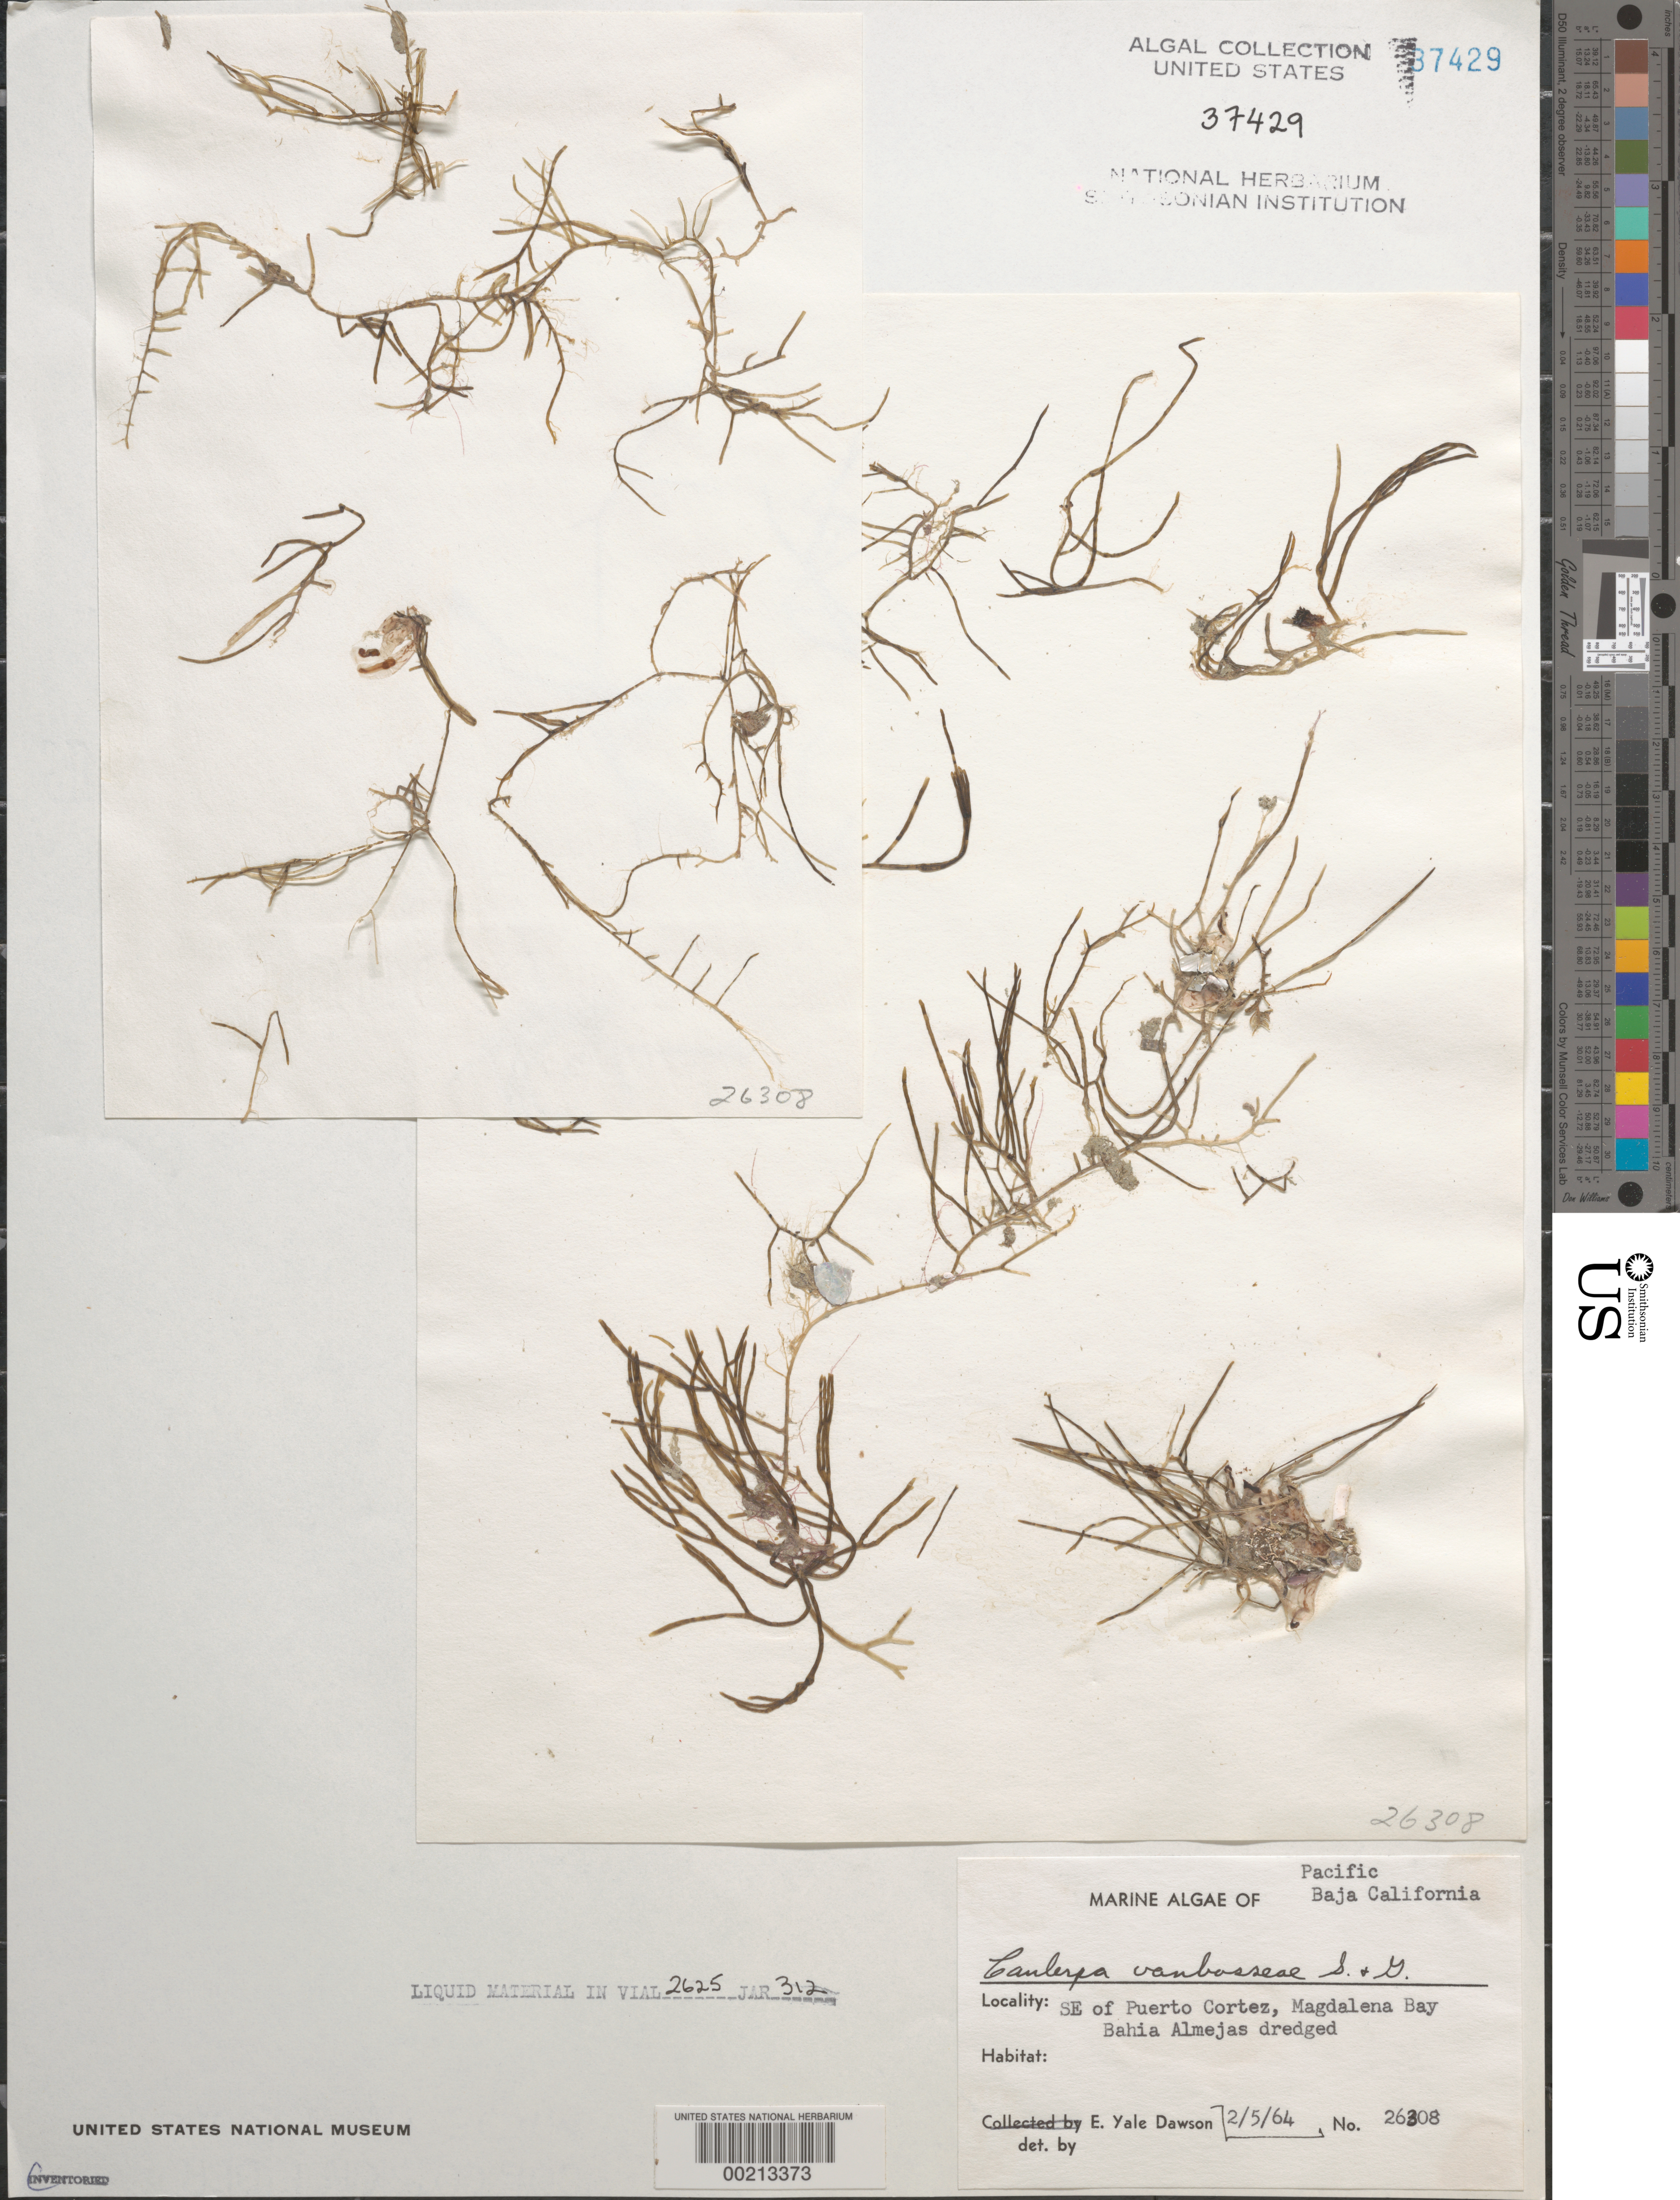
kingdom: Plantae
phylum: Chlorophyta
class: Ulvophyceae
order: Cladophorales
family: Cladophoraceae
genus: Cladophora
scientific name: Cladophora glomerata var. crassior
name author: (C. Agardh) C. Hoek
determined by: Algae name updating Project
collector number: EYD 26308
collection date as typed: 05 Feb 1964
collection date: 1964-02-05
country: Mexico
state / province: Baja California Sur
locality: Bahia Almejas, Bahia Magdalena, southeast of Puerto Cortez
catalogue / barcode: US 37429